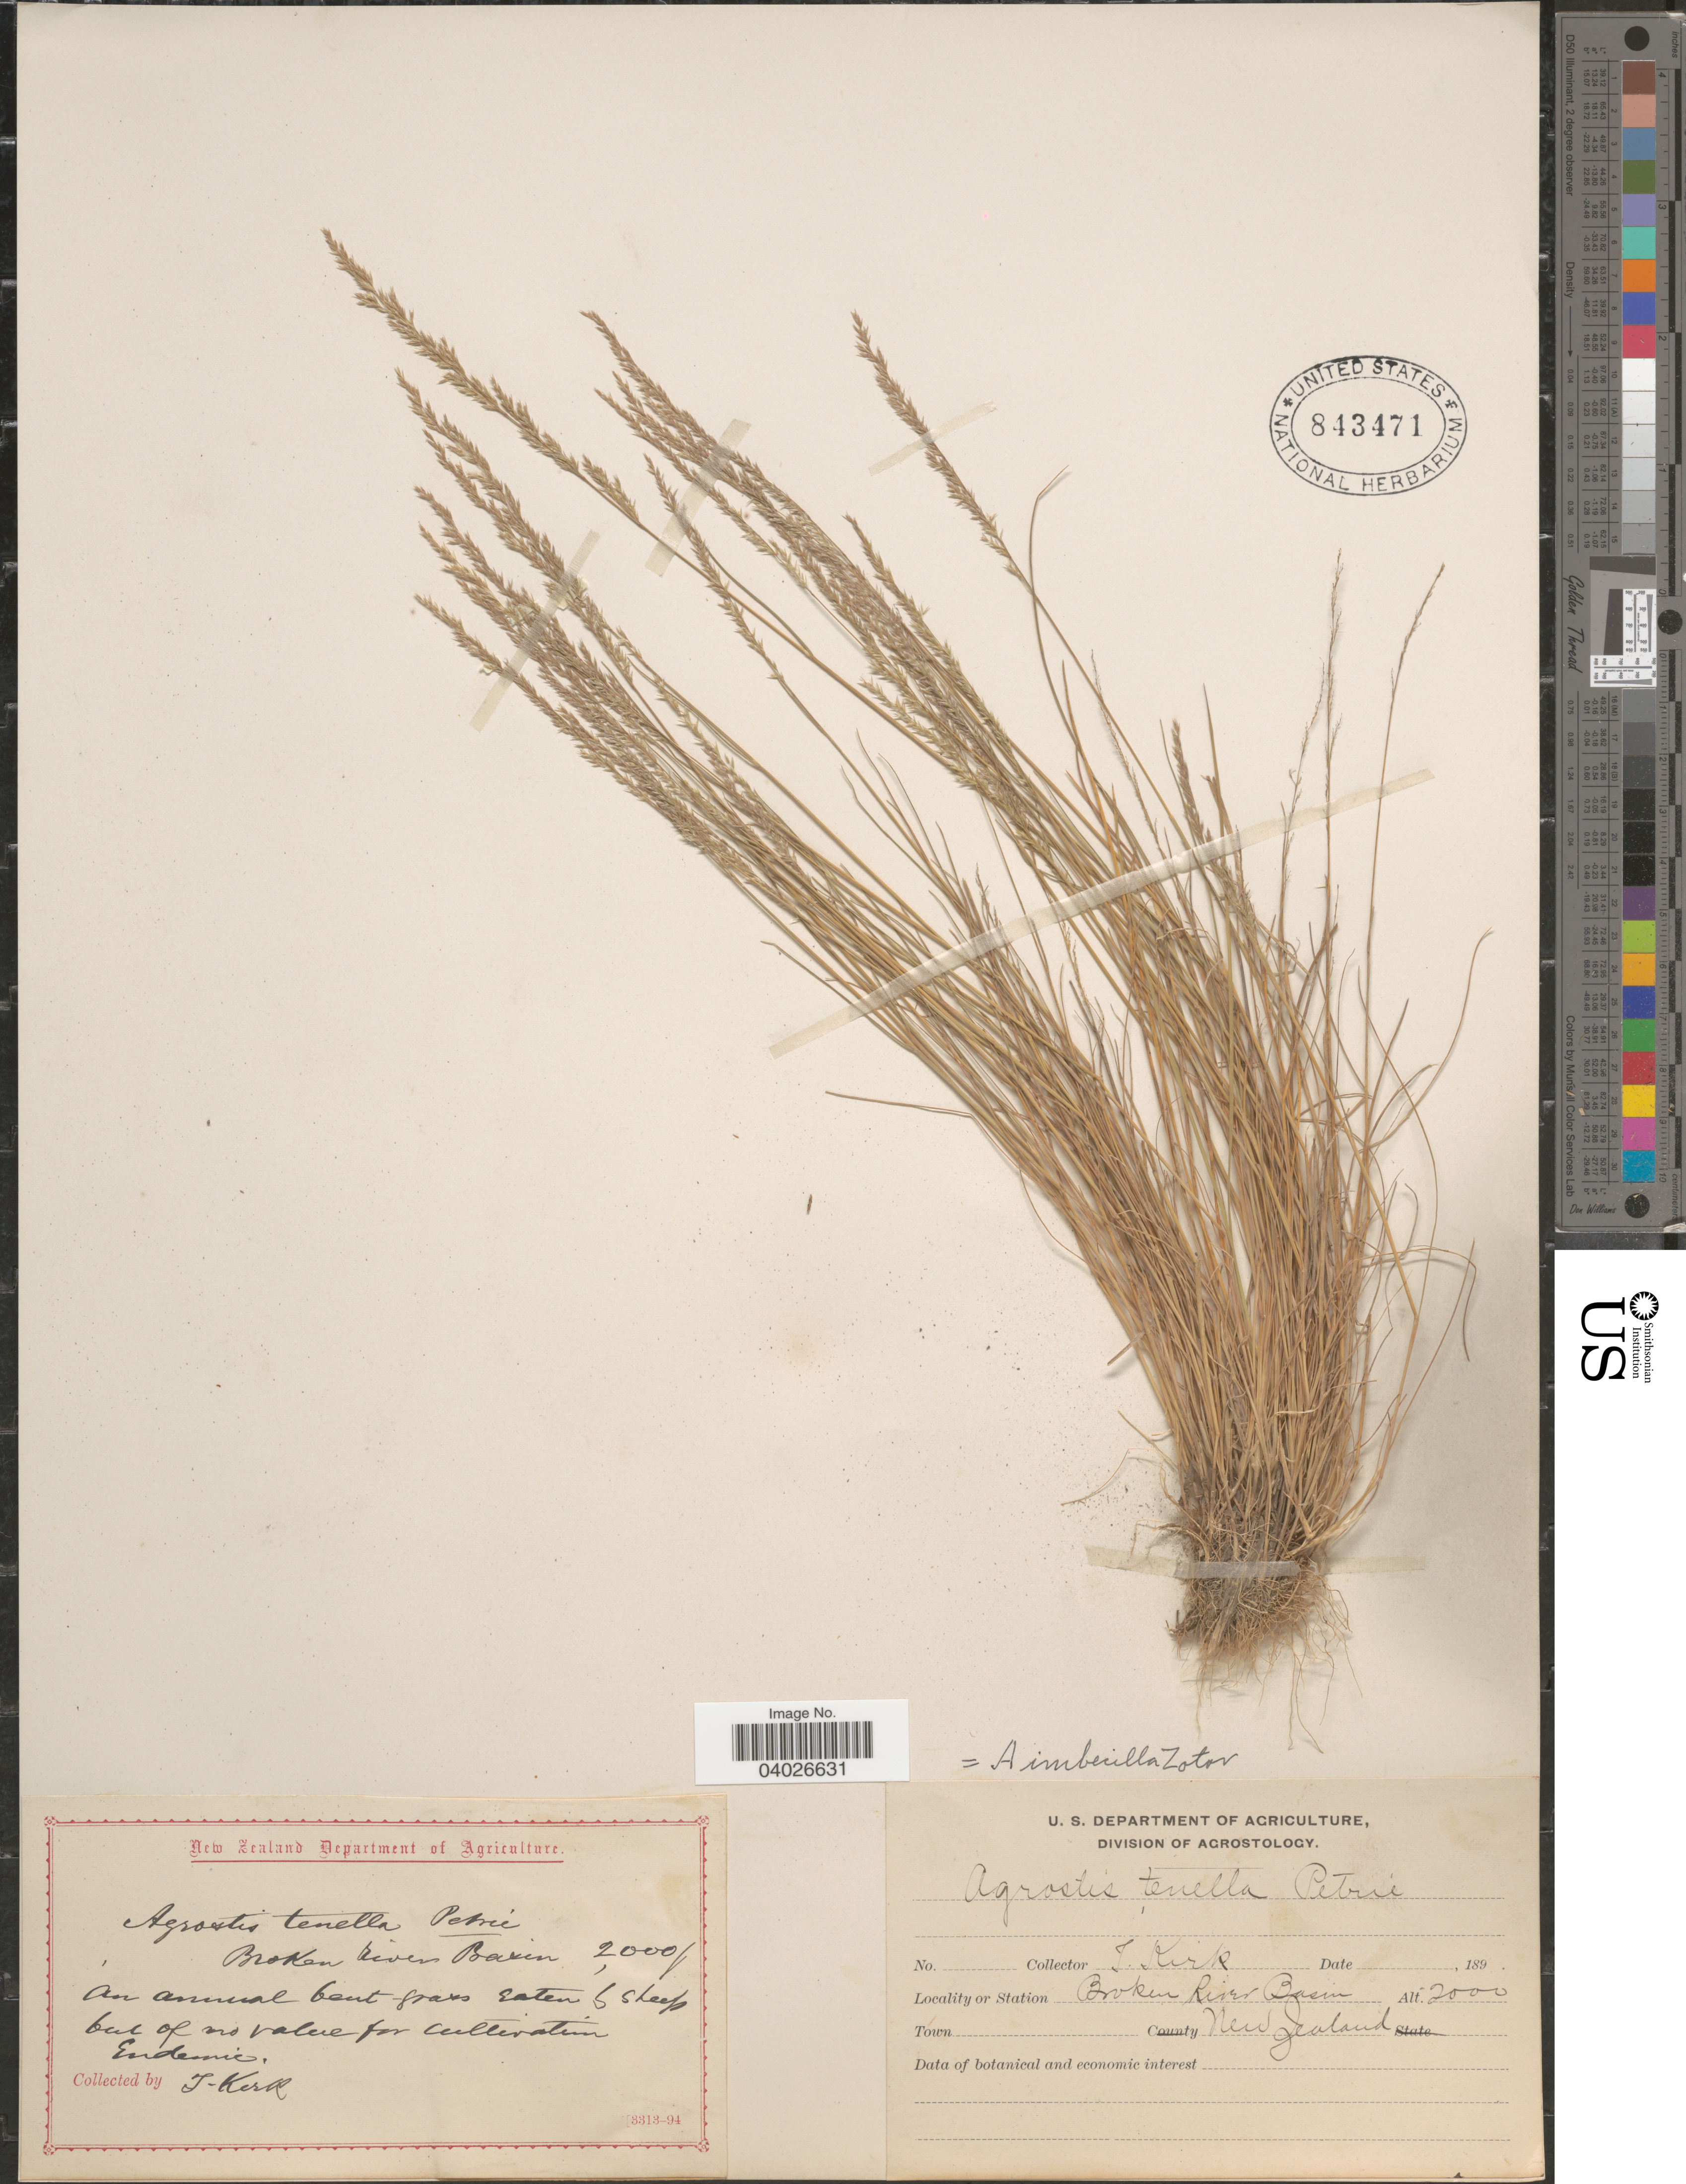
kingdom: Plantae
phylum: Tracheophyta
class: Liliopsida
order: Poales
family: Poaceae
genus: Agrostis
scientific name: Agrostis imbecilla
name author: Zotov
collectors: T. Kirk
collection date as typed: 189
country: New Zealand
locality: Broken River Basin.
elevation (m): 610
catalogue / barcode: US 843471